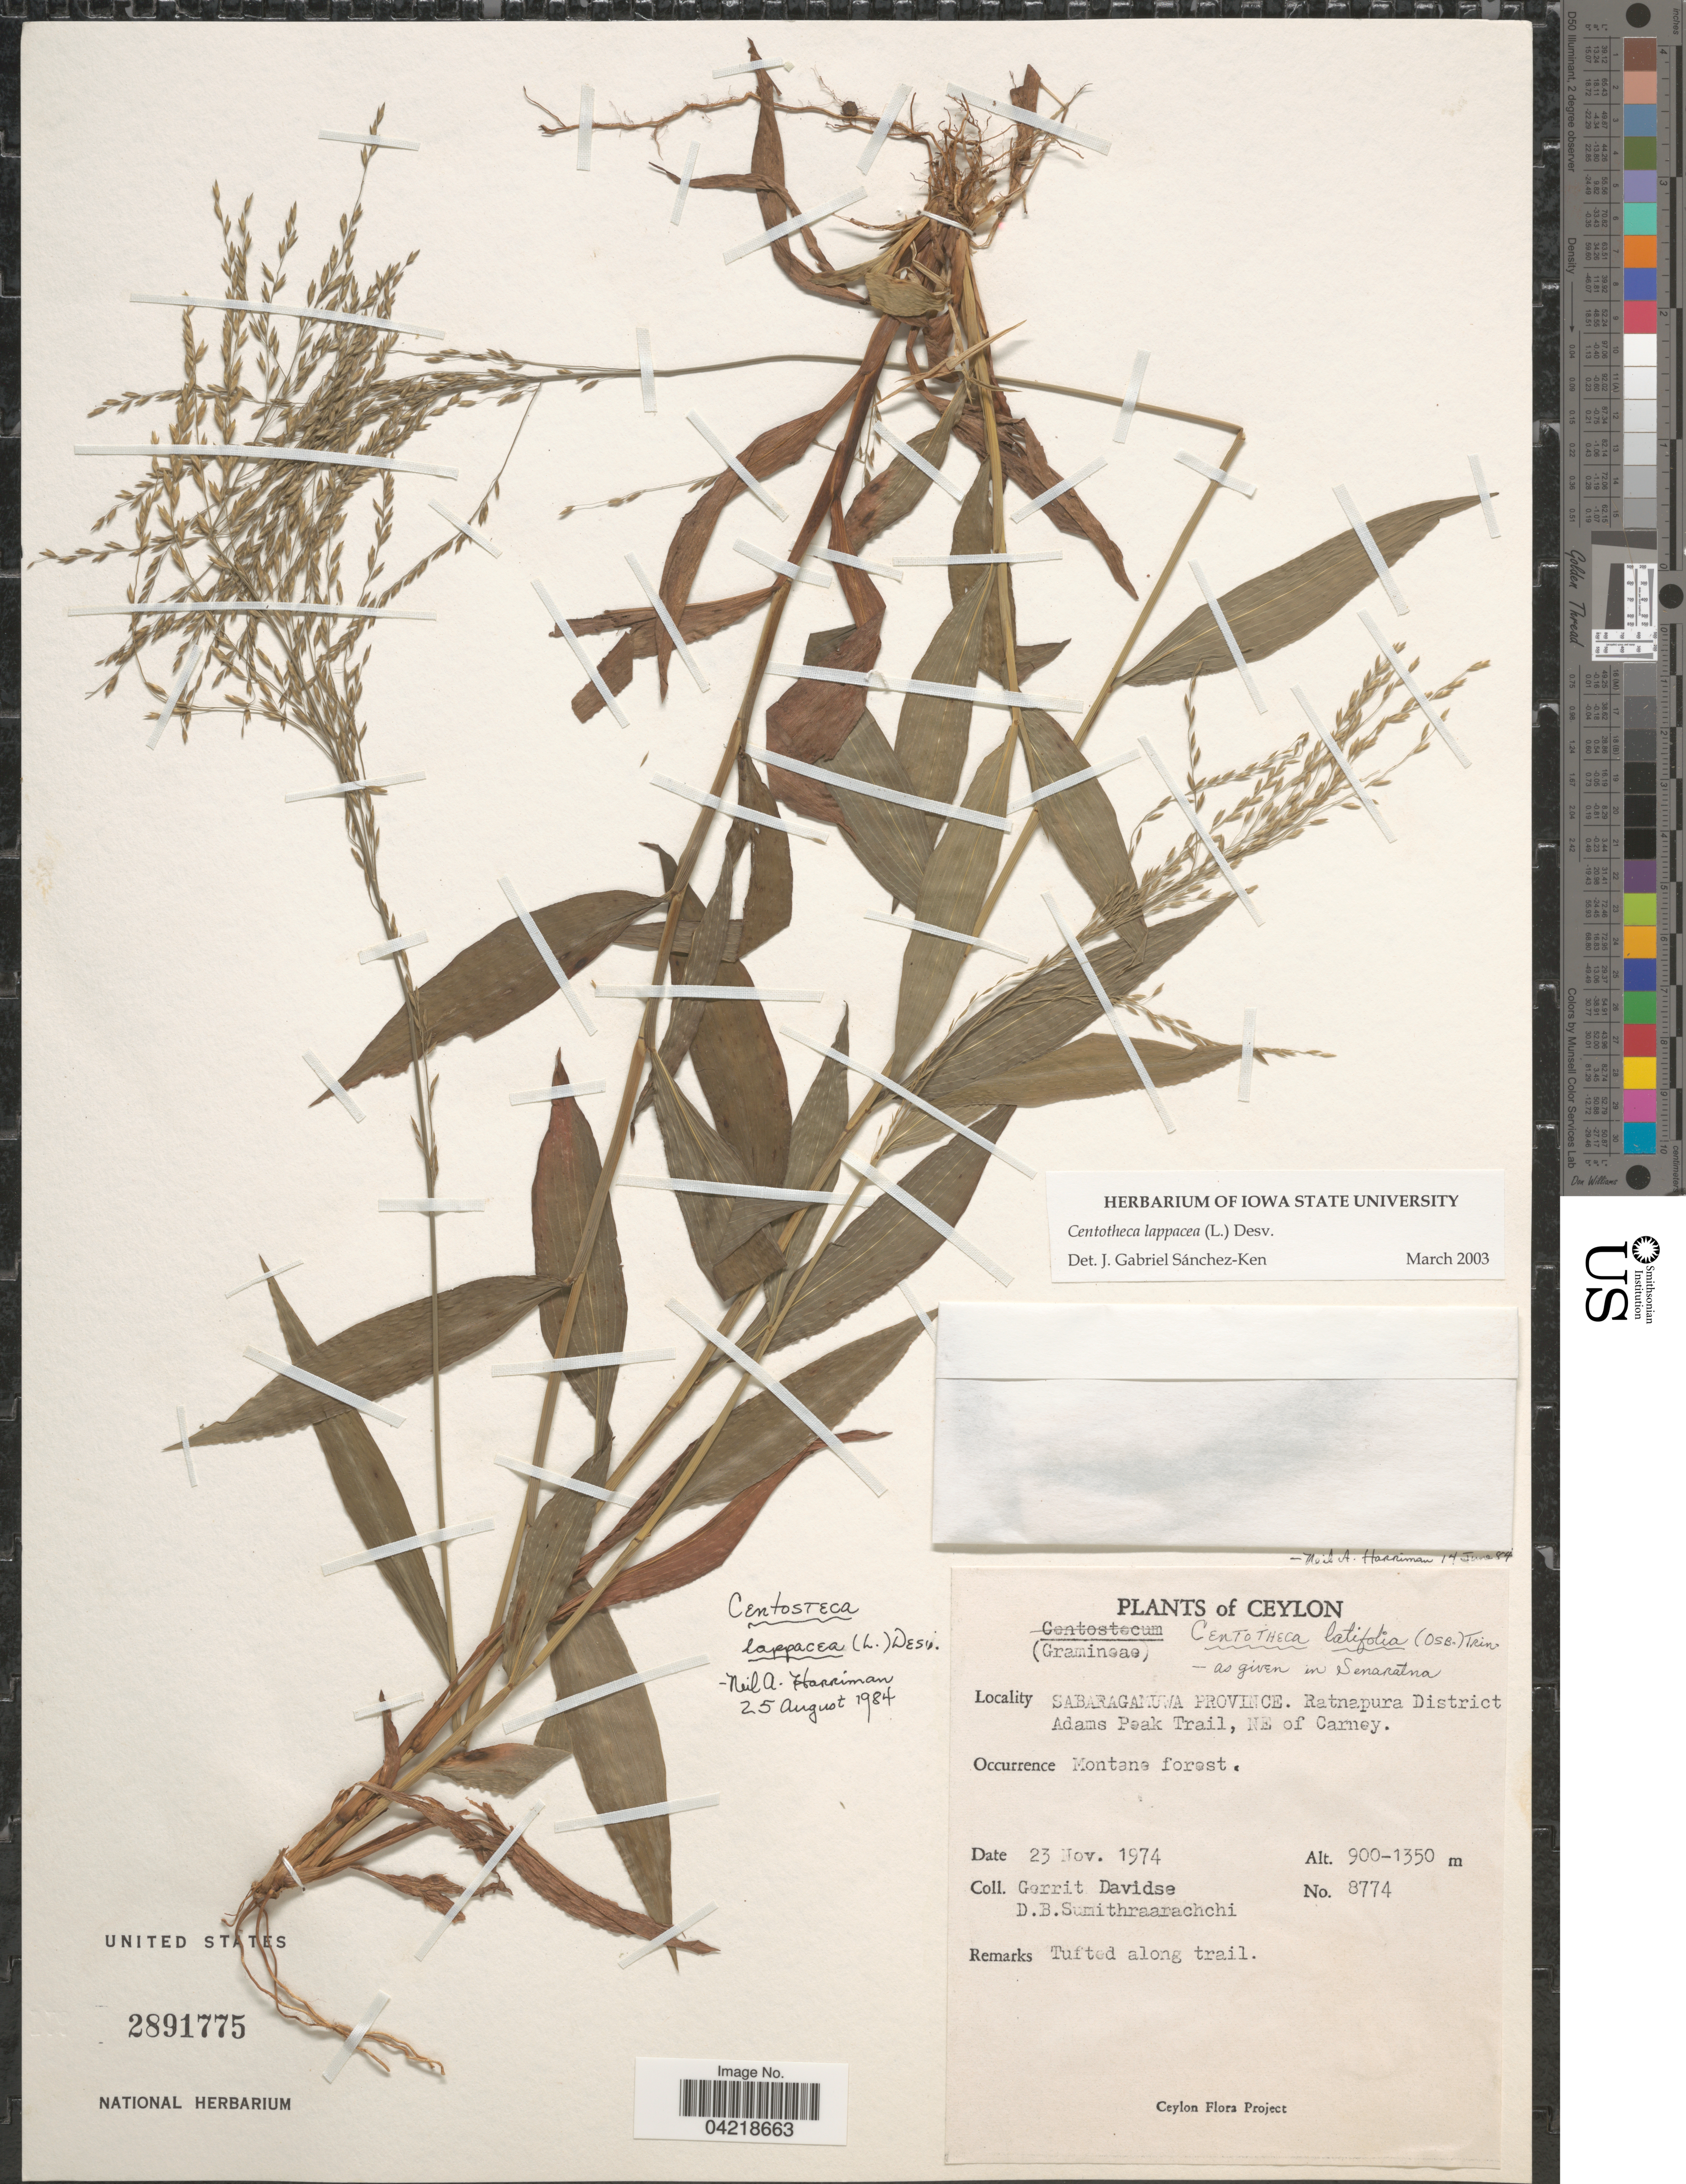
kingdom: Plantae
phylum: Tracheophyta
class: Liliopsida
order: Poales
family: Poaceae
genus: Centotheca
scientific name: Centotheca lappacea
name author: (L.) Desv.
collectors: G. Davidse & D. B. Sumithraarachchi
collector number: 8774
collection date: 1974-11-23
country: Sri Lanka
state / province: Sabaragamuwa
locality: Ceylon. Ratnapura District. Adams Peak Trail, NE of Carney.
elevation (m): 900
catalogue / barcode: US 2891775